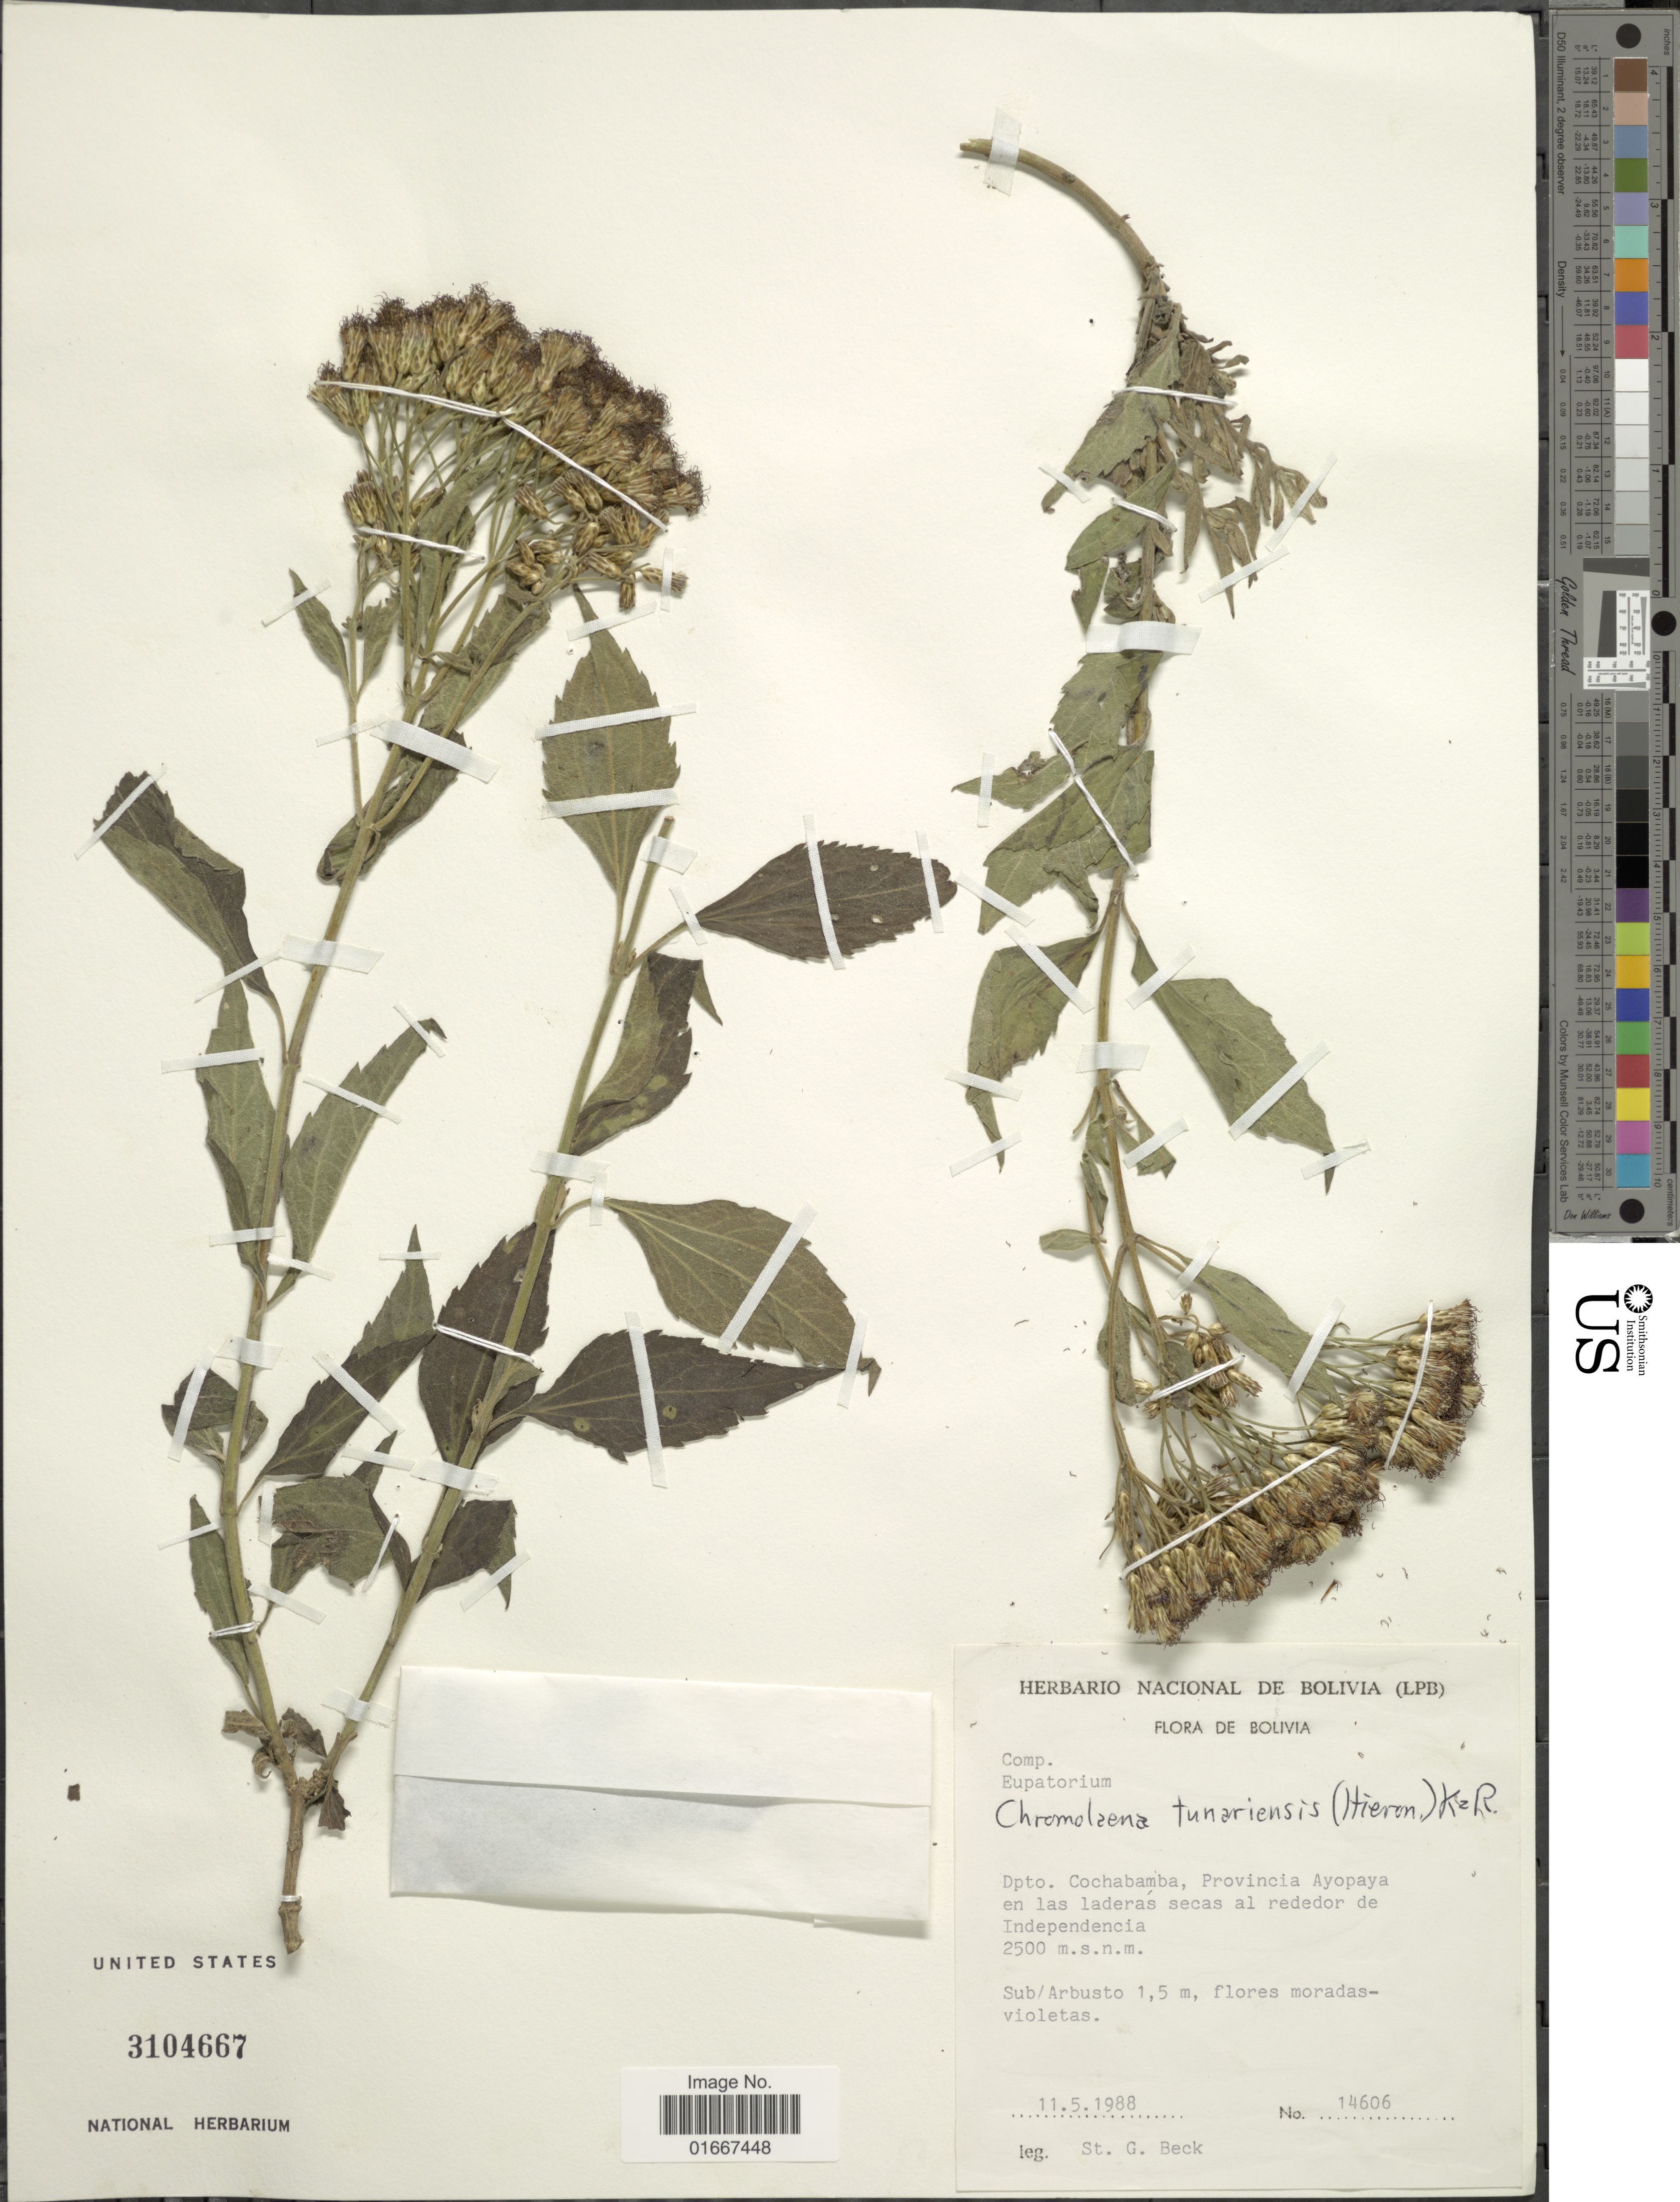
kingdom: Plantae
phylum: Tracheophyta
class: Magnoliopsida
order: Asterales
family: Asteraceae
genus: Chromolaena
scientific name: Chromolaena tunariensis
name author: (Hieron.) R.M. King & H. Rob.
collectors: S. G. Beck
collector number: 14606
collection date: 1988-05-11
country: Bolivia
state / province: Cochabamba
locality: Provincia Ayopaya en las laderas secas al rededor de Independencia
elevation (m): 2500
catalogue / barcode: US 3104667